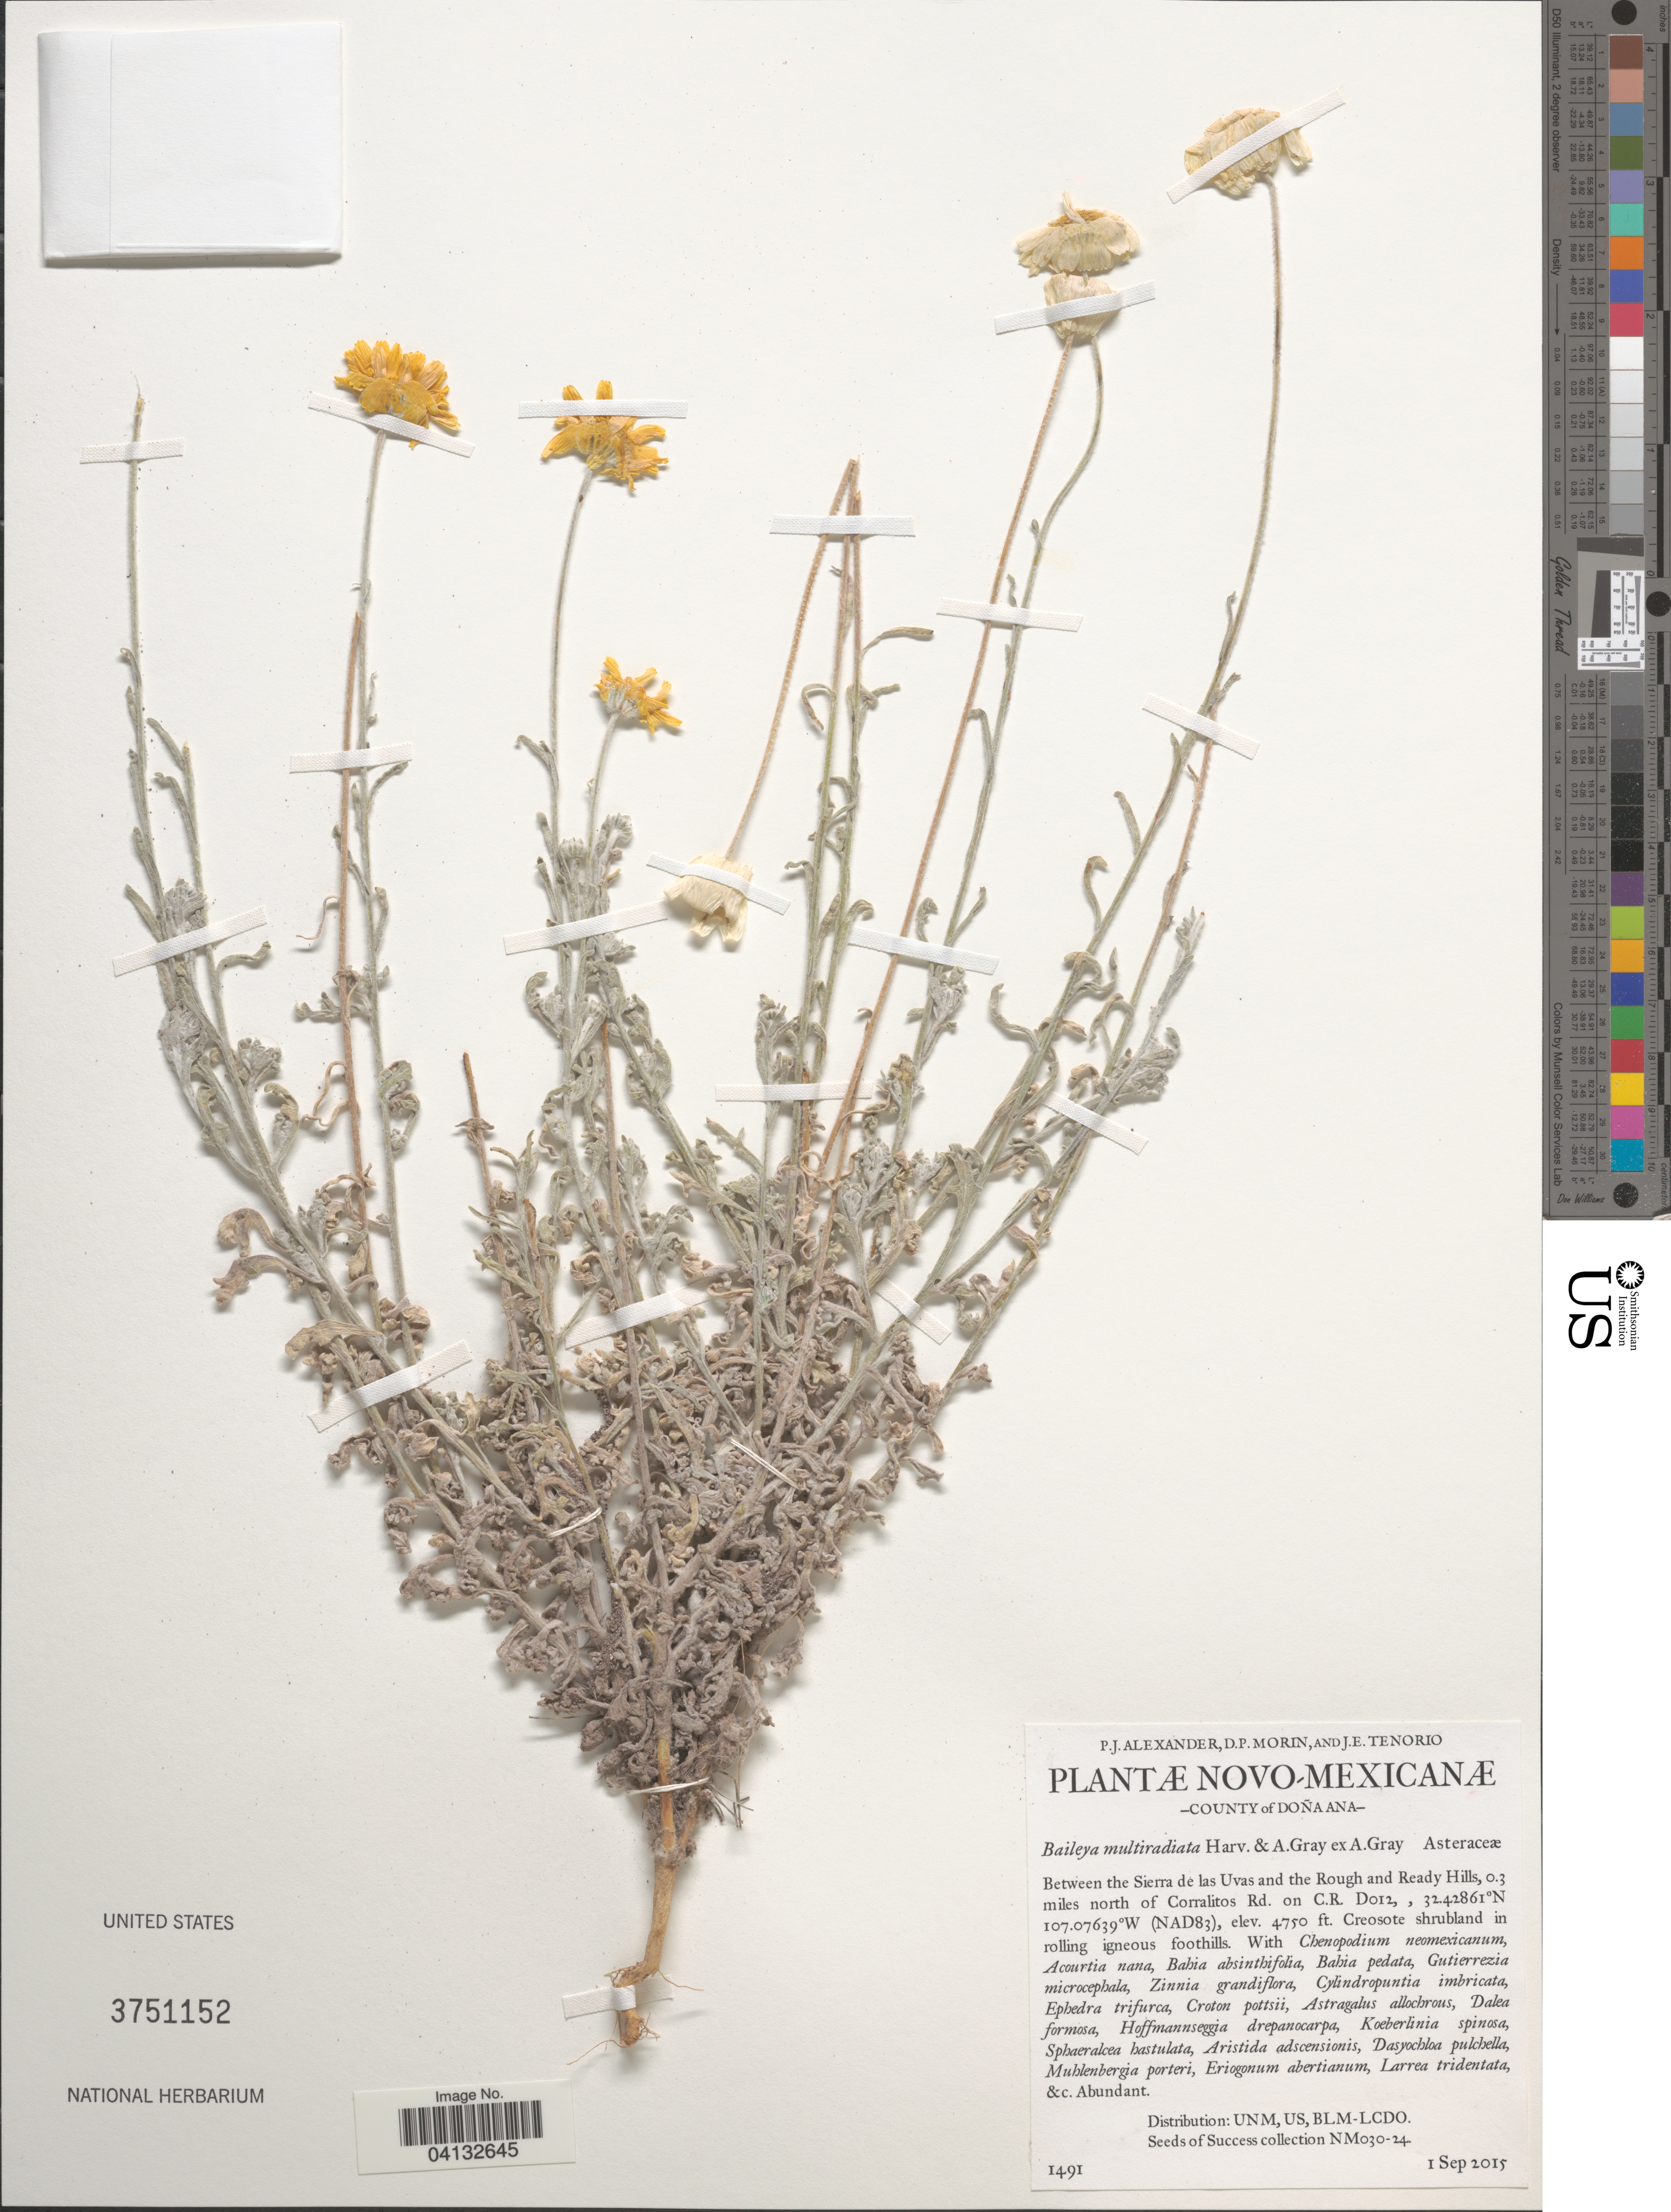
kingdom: Plantae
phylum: Tracheophyta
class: Magnoliopsida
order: Asterales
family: Asteraceae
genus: Baileya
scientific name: Baileya multiradiata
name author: Harv. ex A. Gray & A. Gray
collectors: P. Alexander, D. Morin & J. Tenorio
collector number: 1491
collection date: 2015-09-01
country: United States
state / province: New Mexico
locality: County of Doña Ana. Between the Sierra de las Uvas and the Rough and Ready Hills, 0.3 miles north of Corralitos Rd. on C.R. D012.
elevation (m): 1448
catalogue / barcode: US 3751152